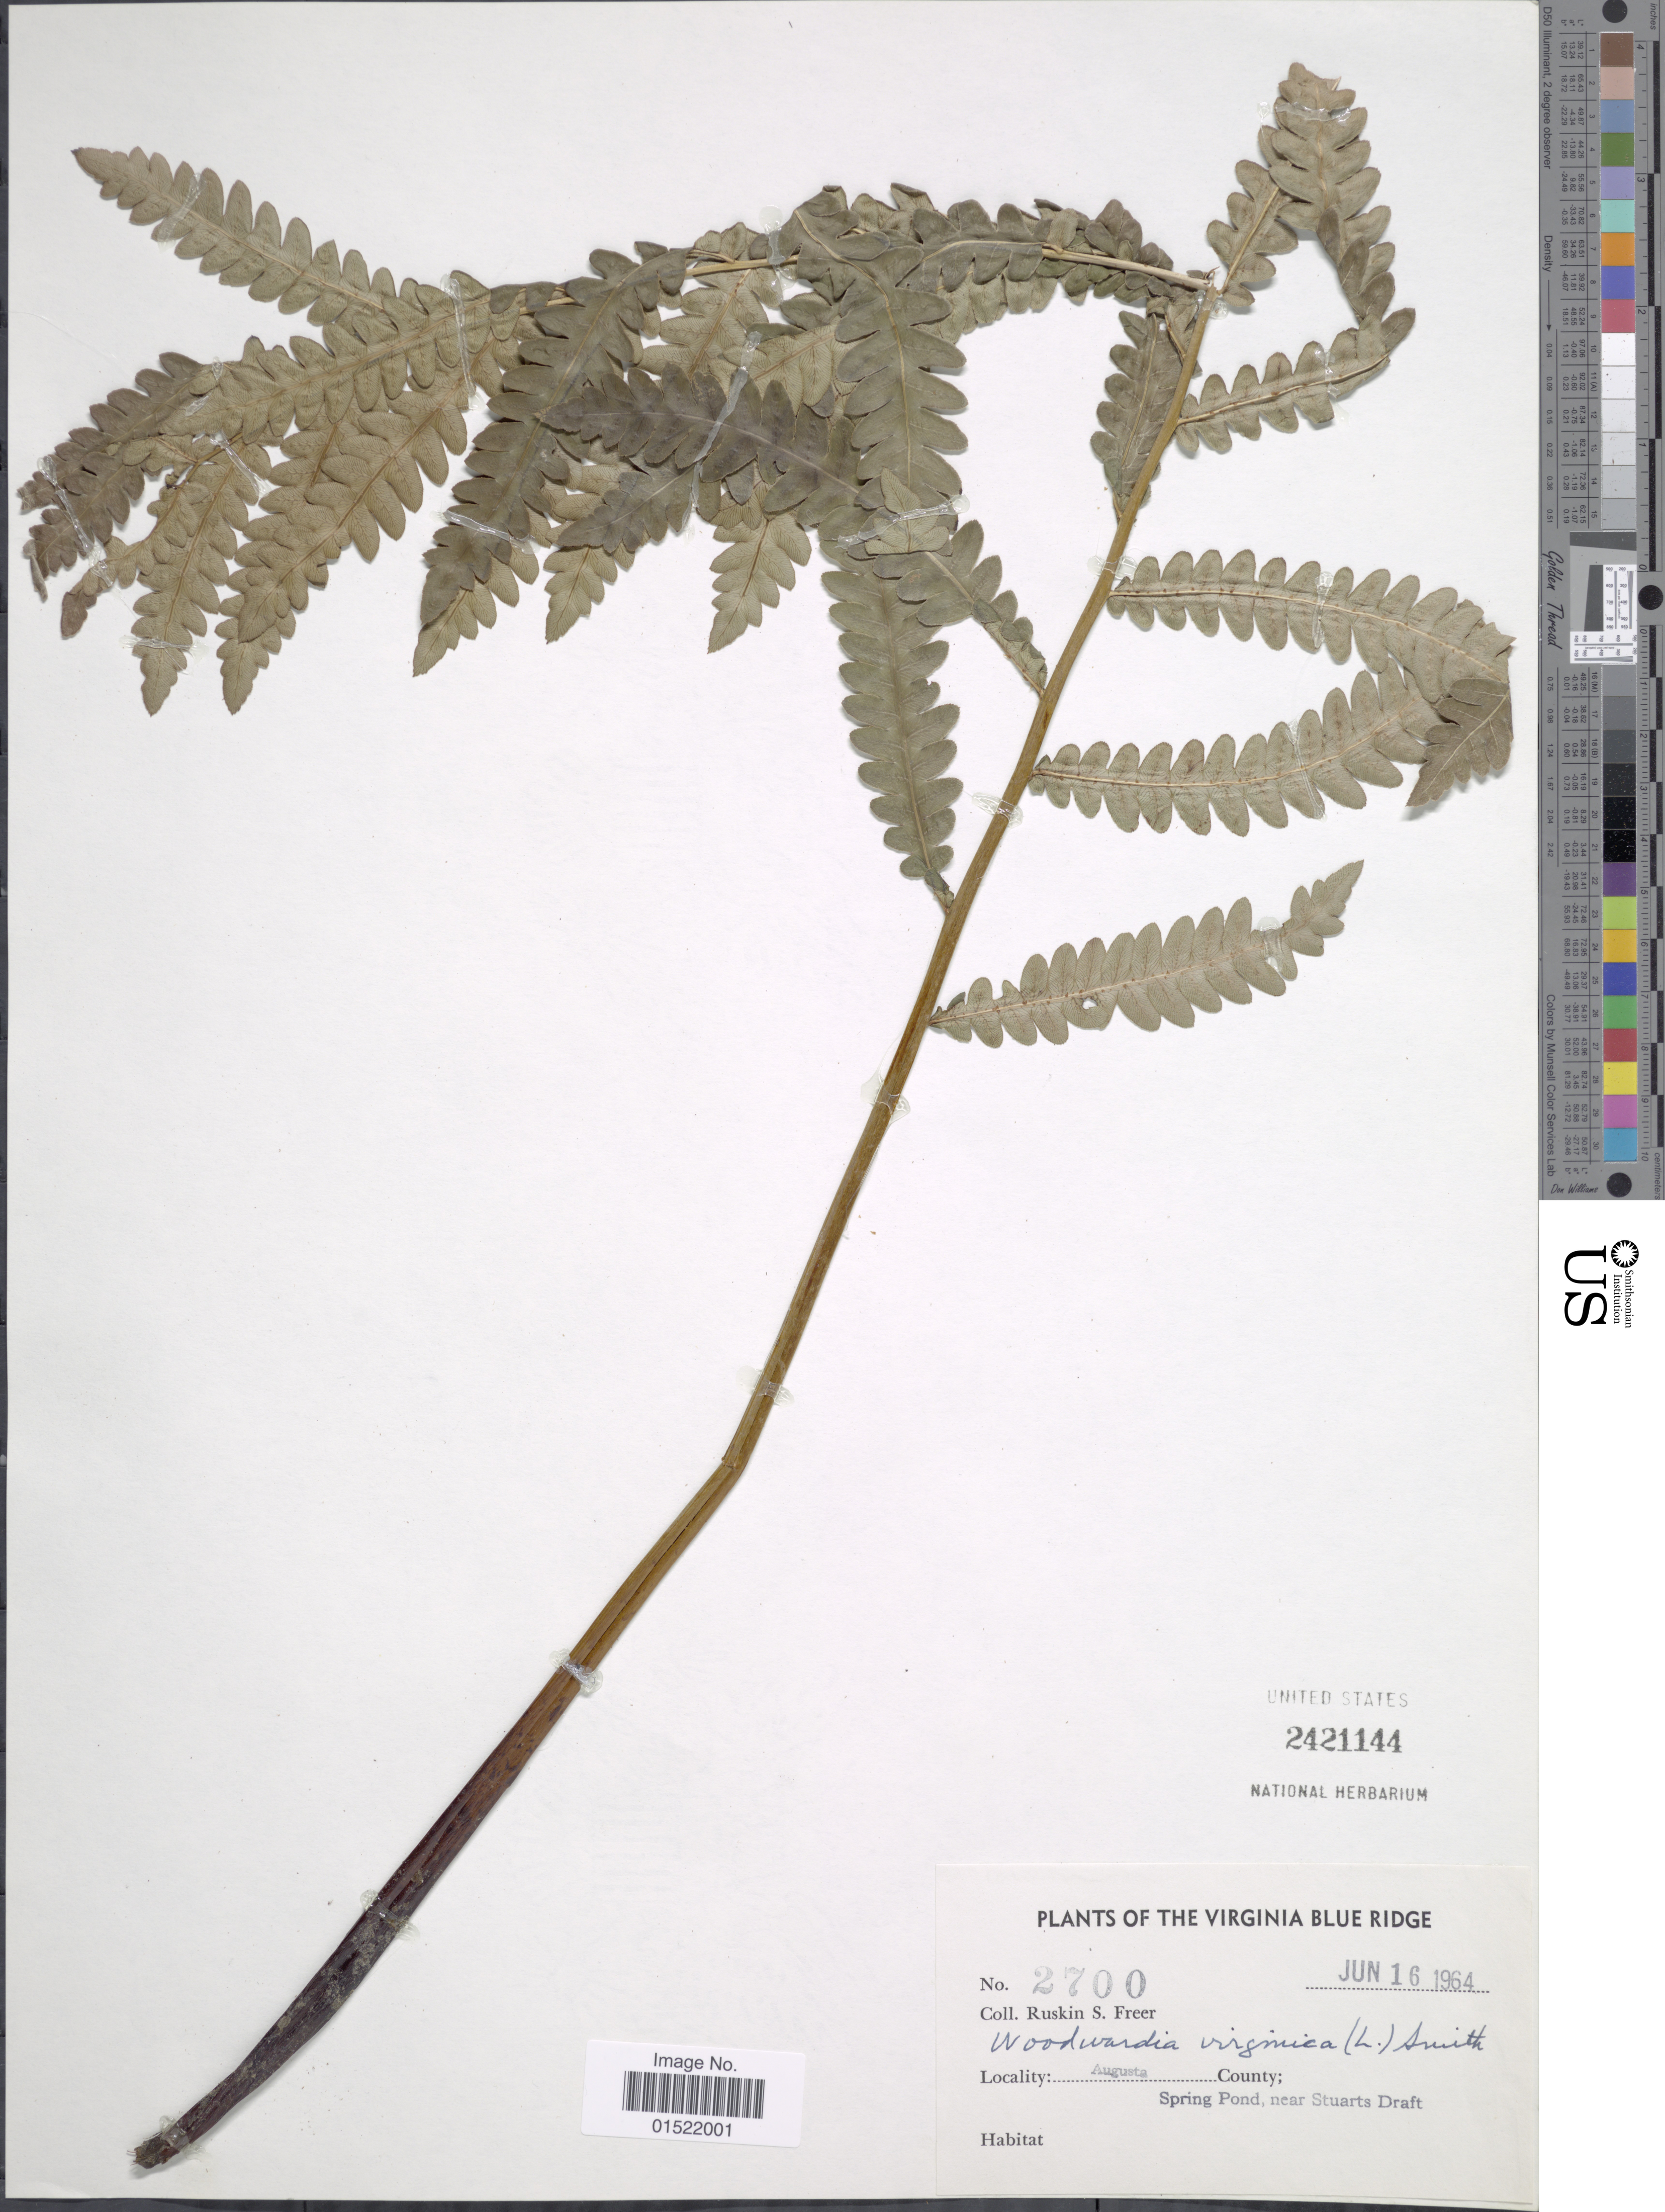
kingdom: Plantae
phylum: Tracheophyta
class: Polypodiopsida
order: Polypodiales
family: Blechnaceae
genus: Woodwardia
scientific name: Woodwardia virginica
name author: (L.) R.M. Sm.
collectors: R. Freer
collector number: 2700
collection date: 1964-06-16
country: United States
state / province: Virginia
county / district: Augusta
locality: Virginia Blue Ridge, Augusta County, Spring Pond, near Stuarts Draft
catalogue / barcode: US 2421144